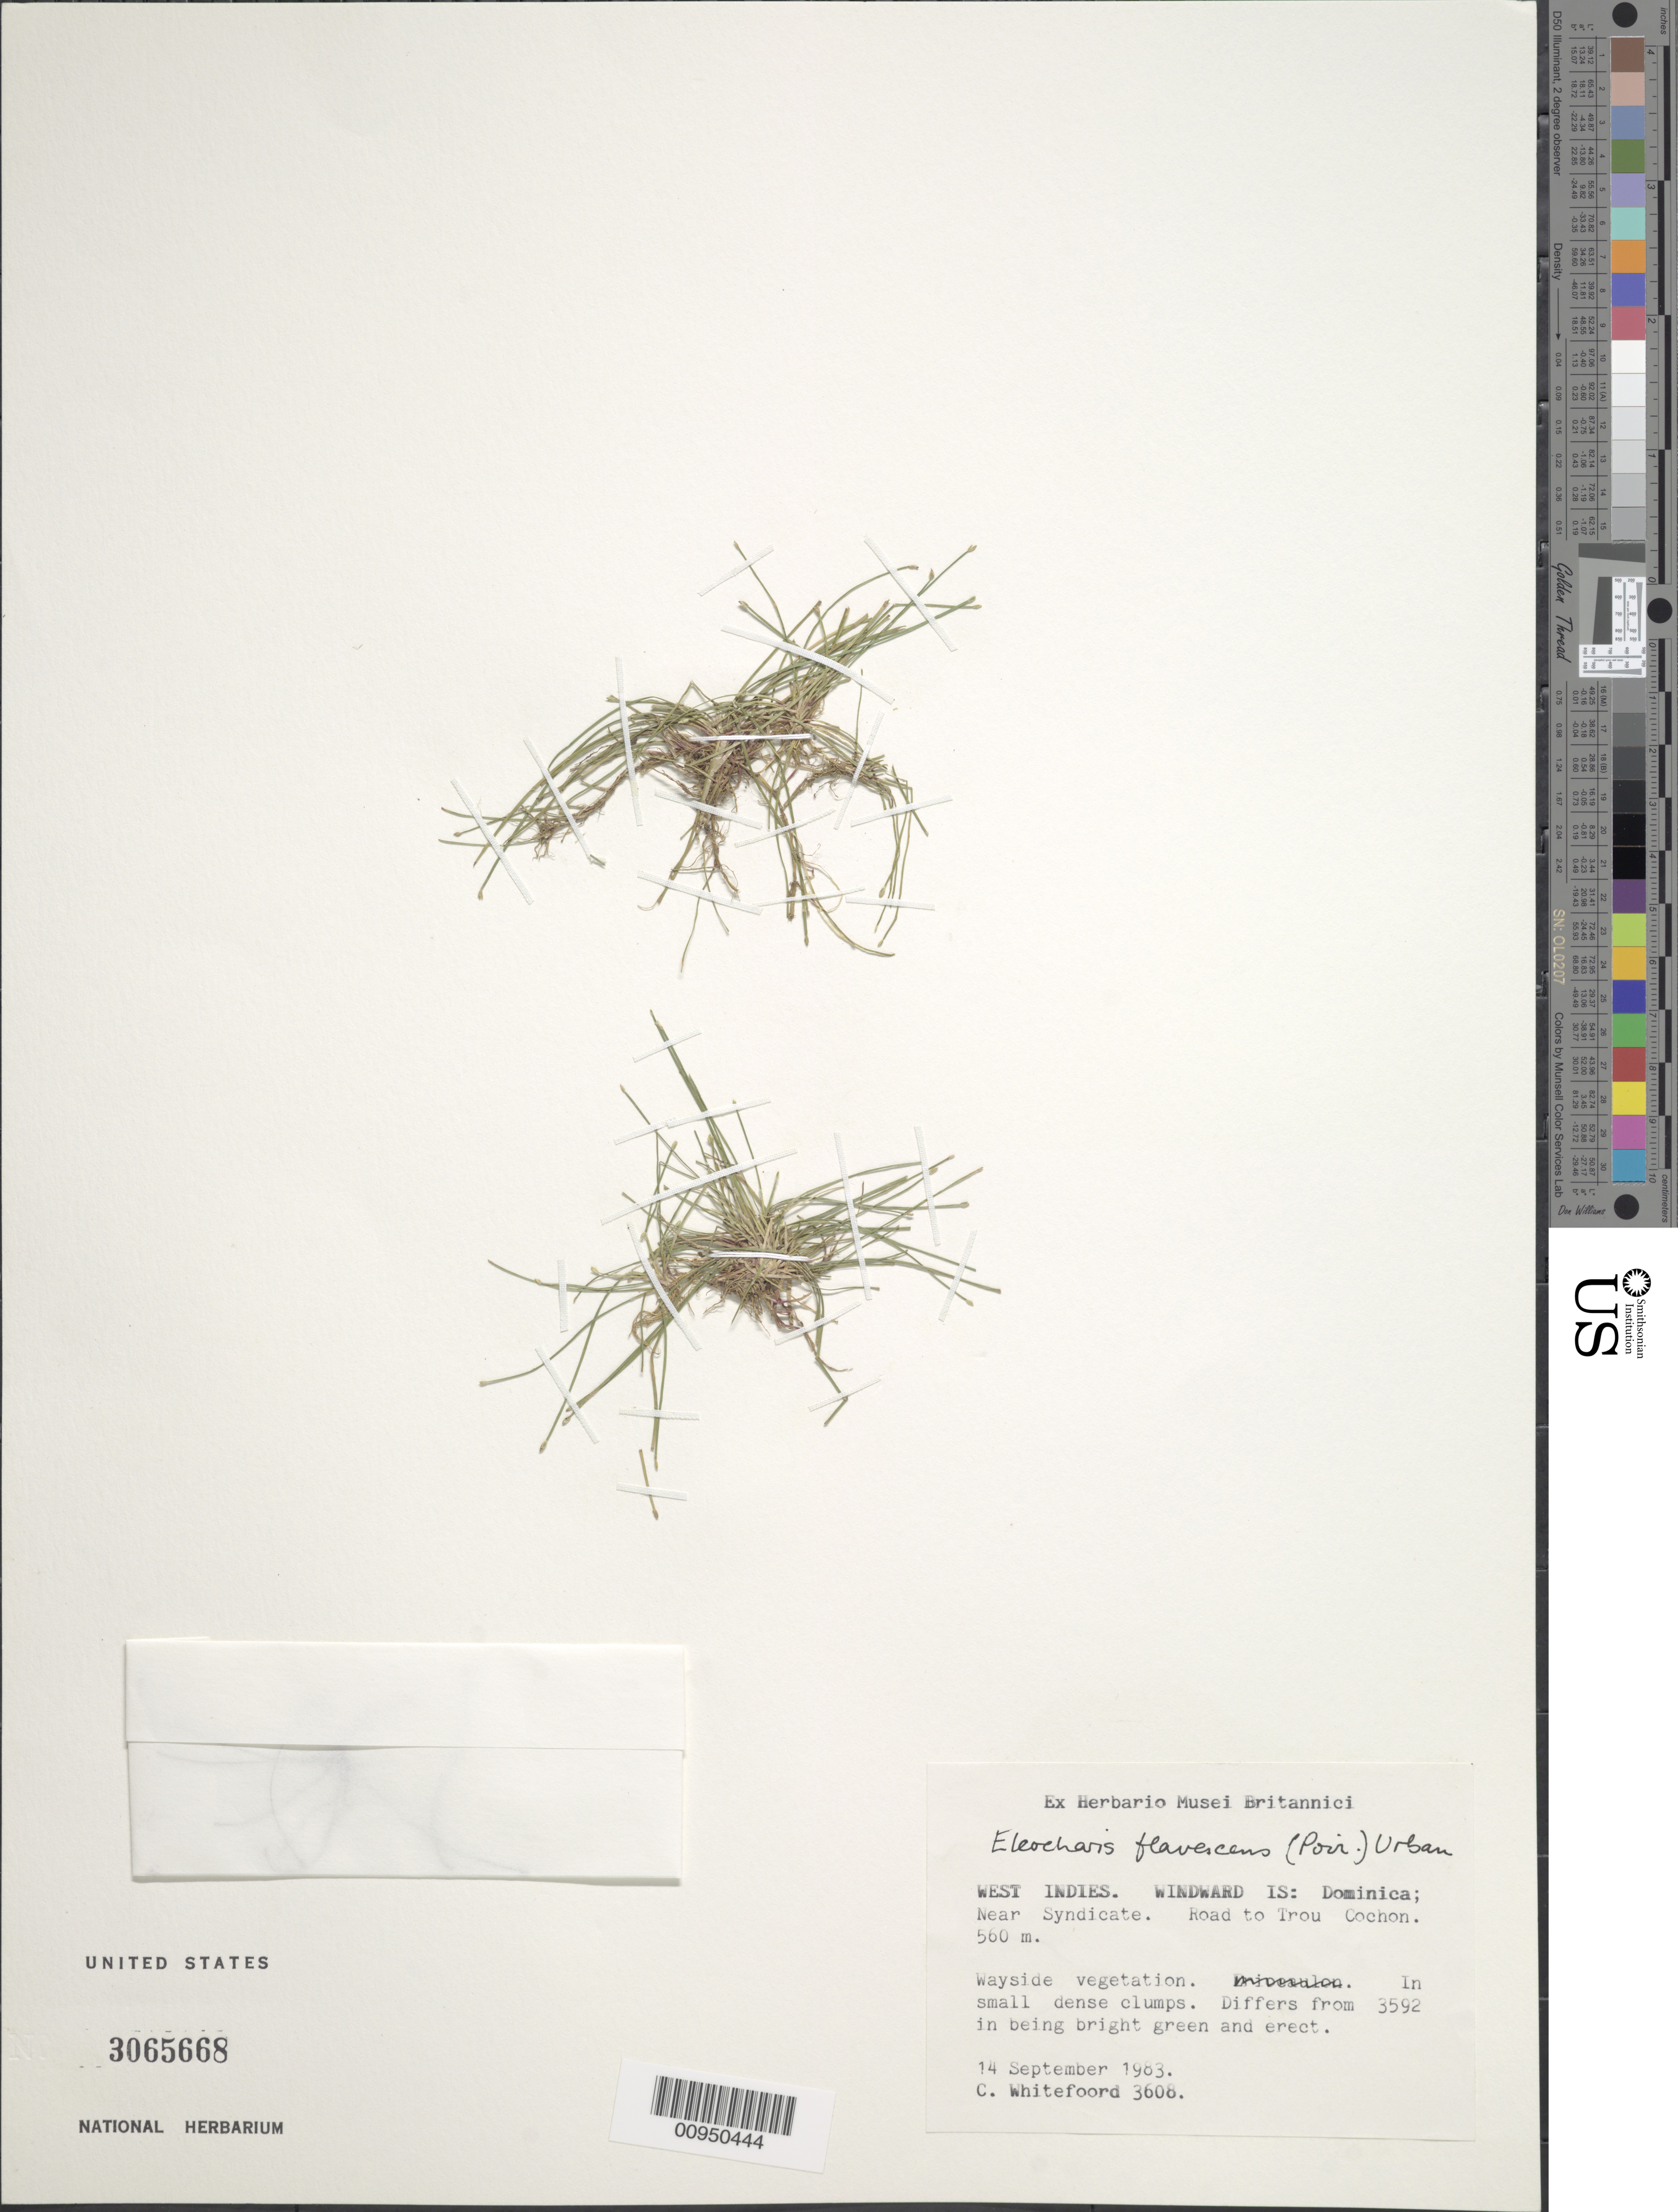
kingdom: Plantae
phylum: Tracheophyta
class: Liliopsida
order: Poales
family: Cyperaceae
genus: Eleocharis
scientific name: Eleocharis flavescens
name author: (Poir.) Urb.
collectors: C. Whitefoord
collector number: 3608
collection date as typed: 14 Sep 1983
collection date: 1983-09-14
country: Dominica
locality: Near Syndicate. Road to Trou Cochon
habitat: Wayside vegetation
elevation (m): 560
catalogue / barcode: US 3065668